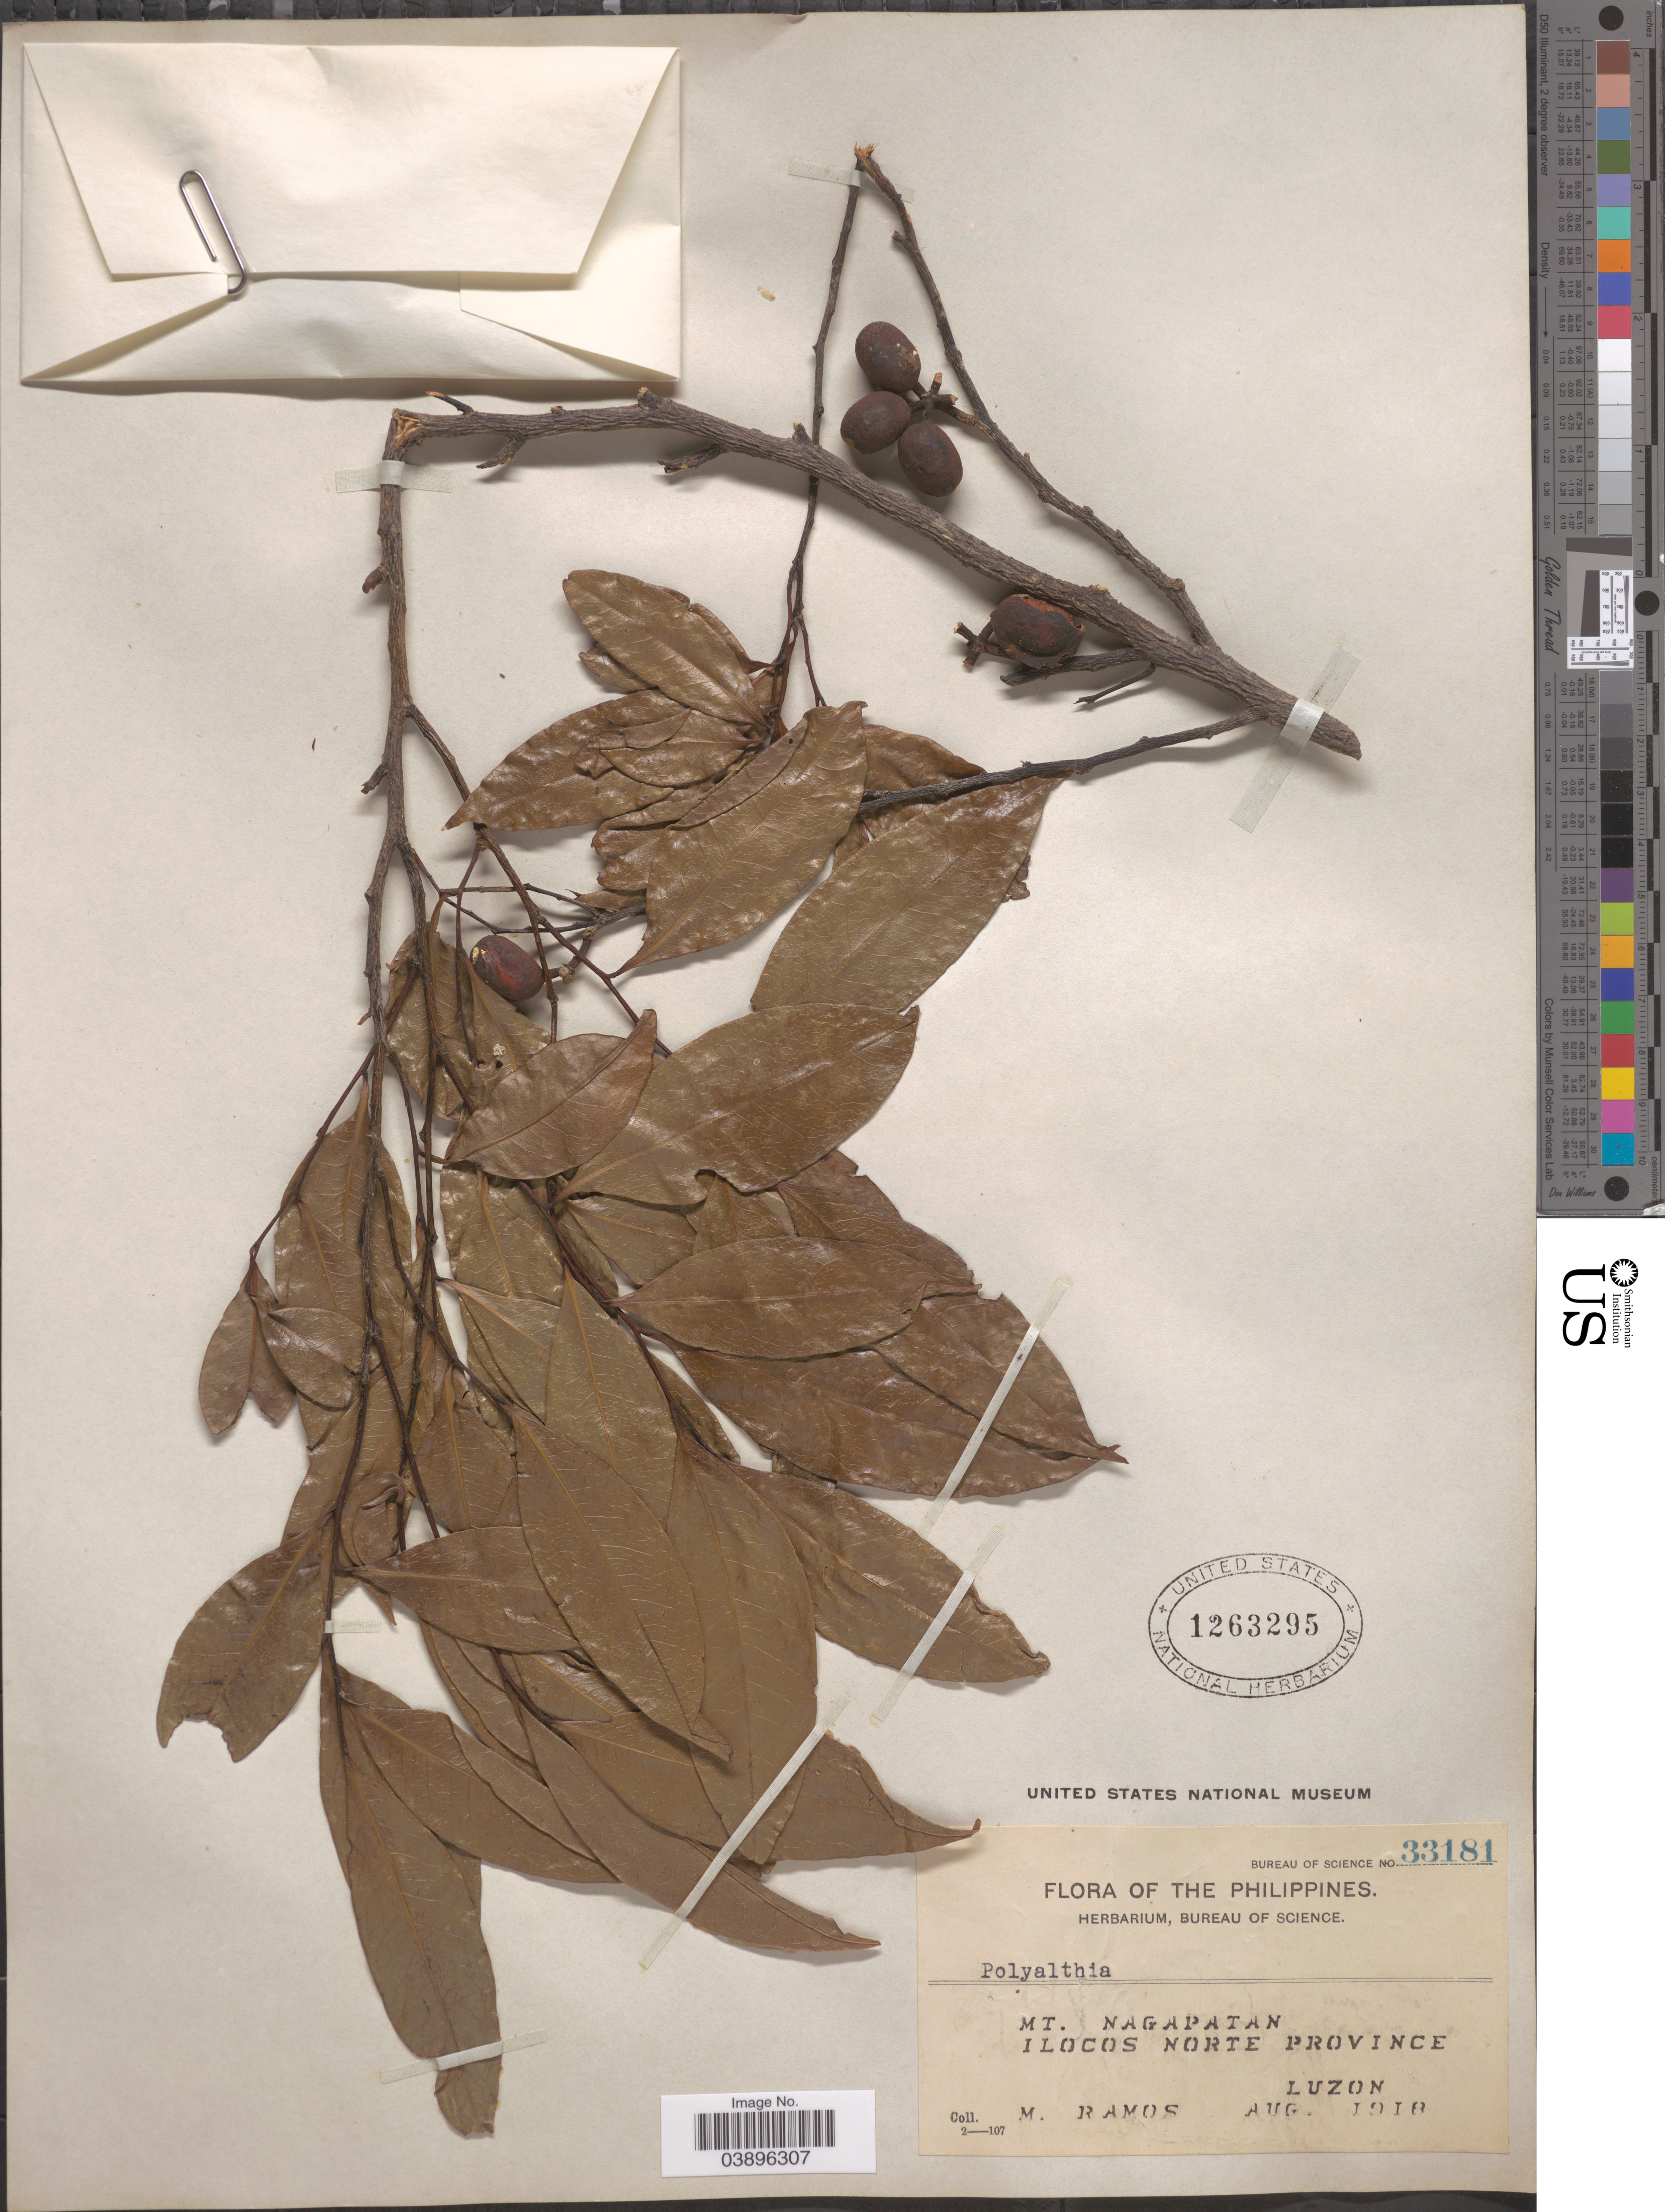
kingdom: Plantae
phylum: Tracheophyta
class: Magnoliopsida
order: Magnoliales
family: Annonaceae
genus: Polyalthia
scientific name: Polyalthia sp.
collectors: M. Ramos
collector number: Bureau of Science 33181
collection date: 1918-08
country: Philippines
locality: Mt. Nagapatan. Ilocos Norte Province.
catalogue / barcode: US 1263295